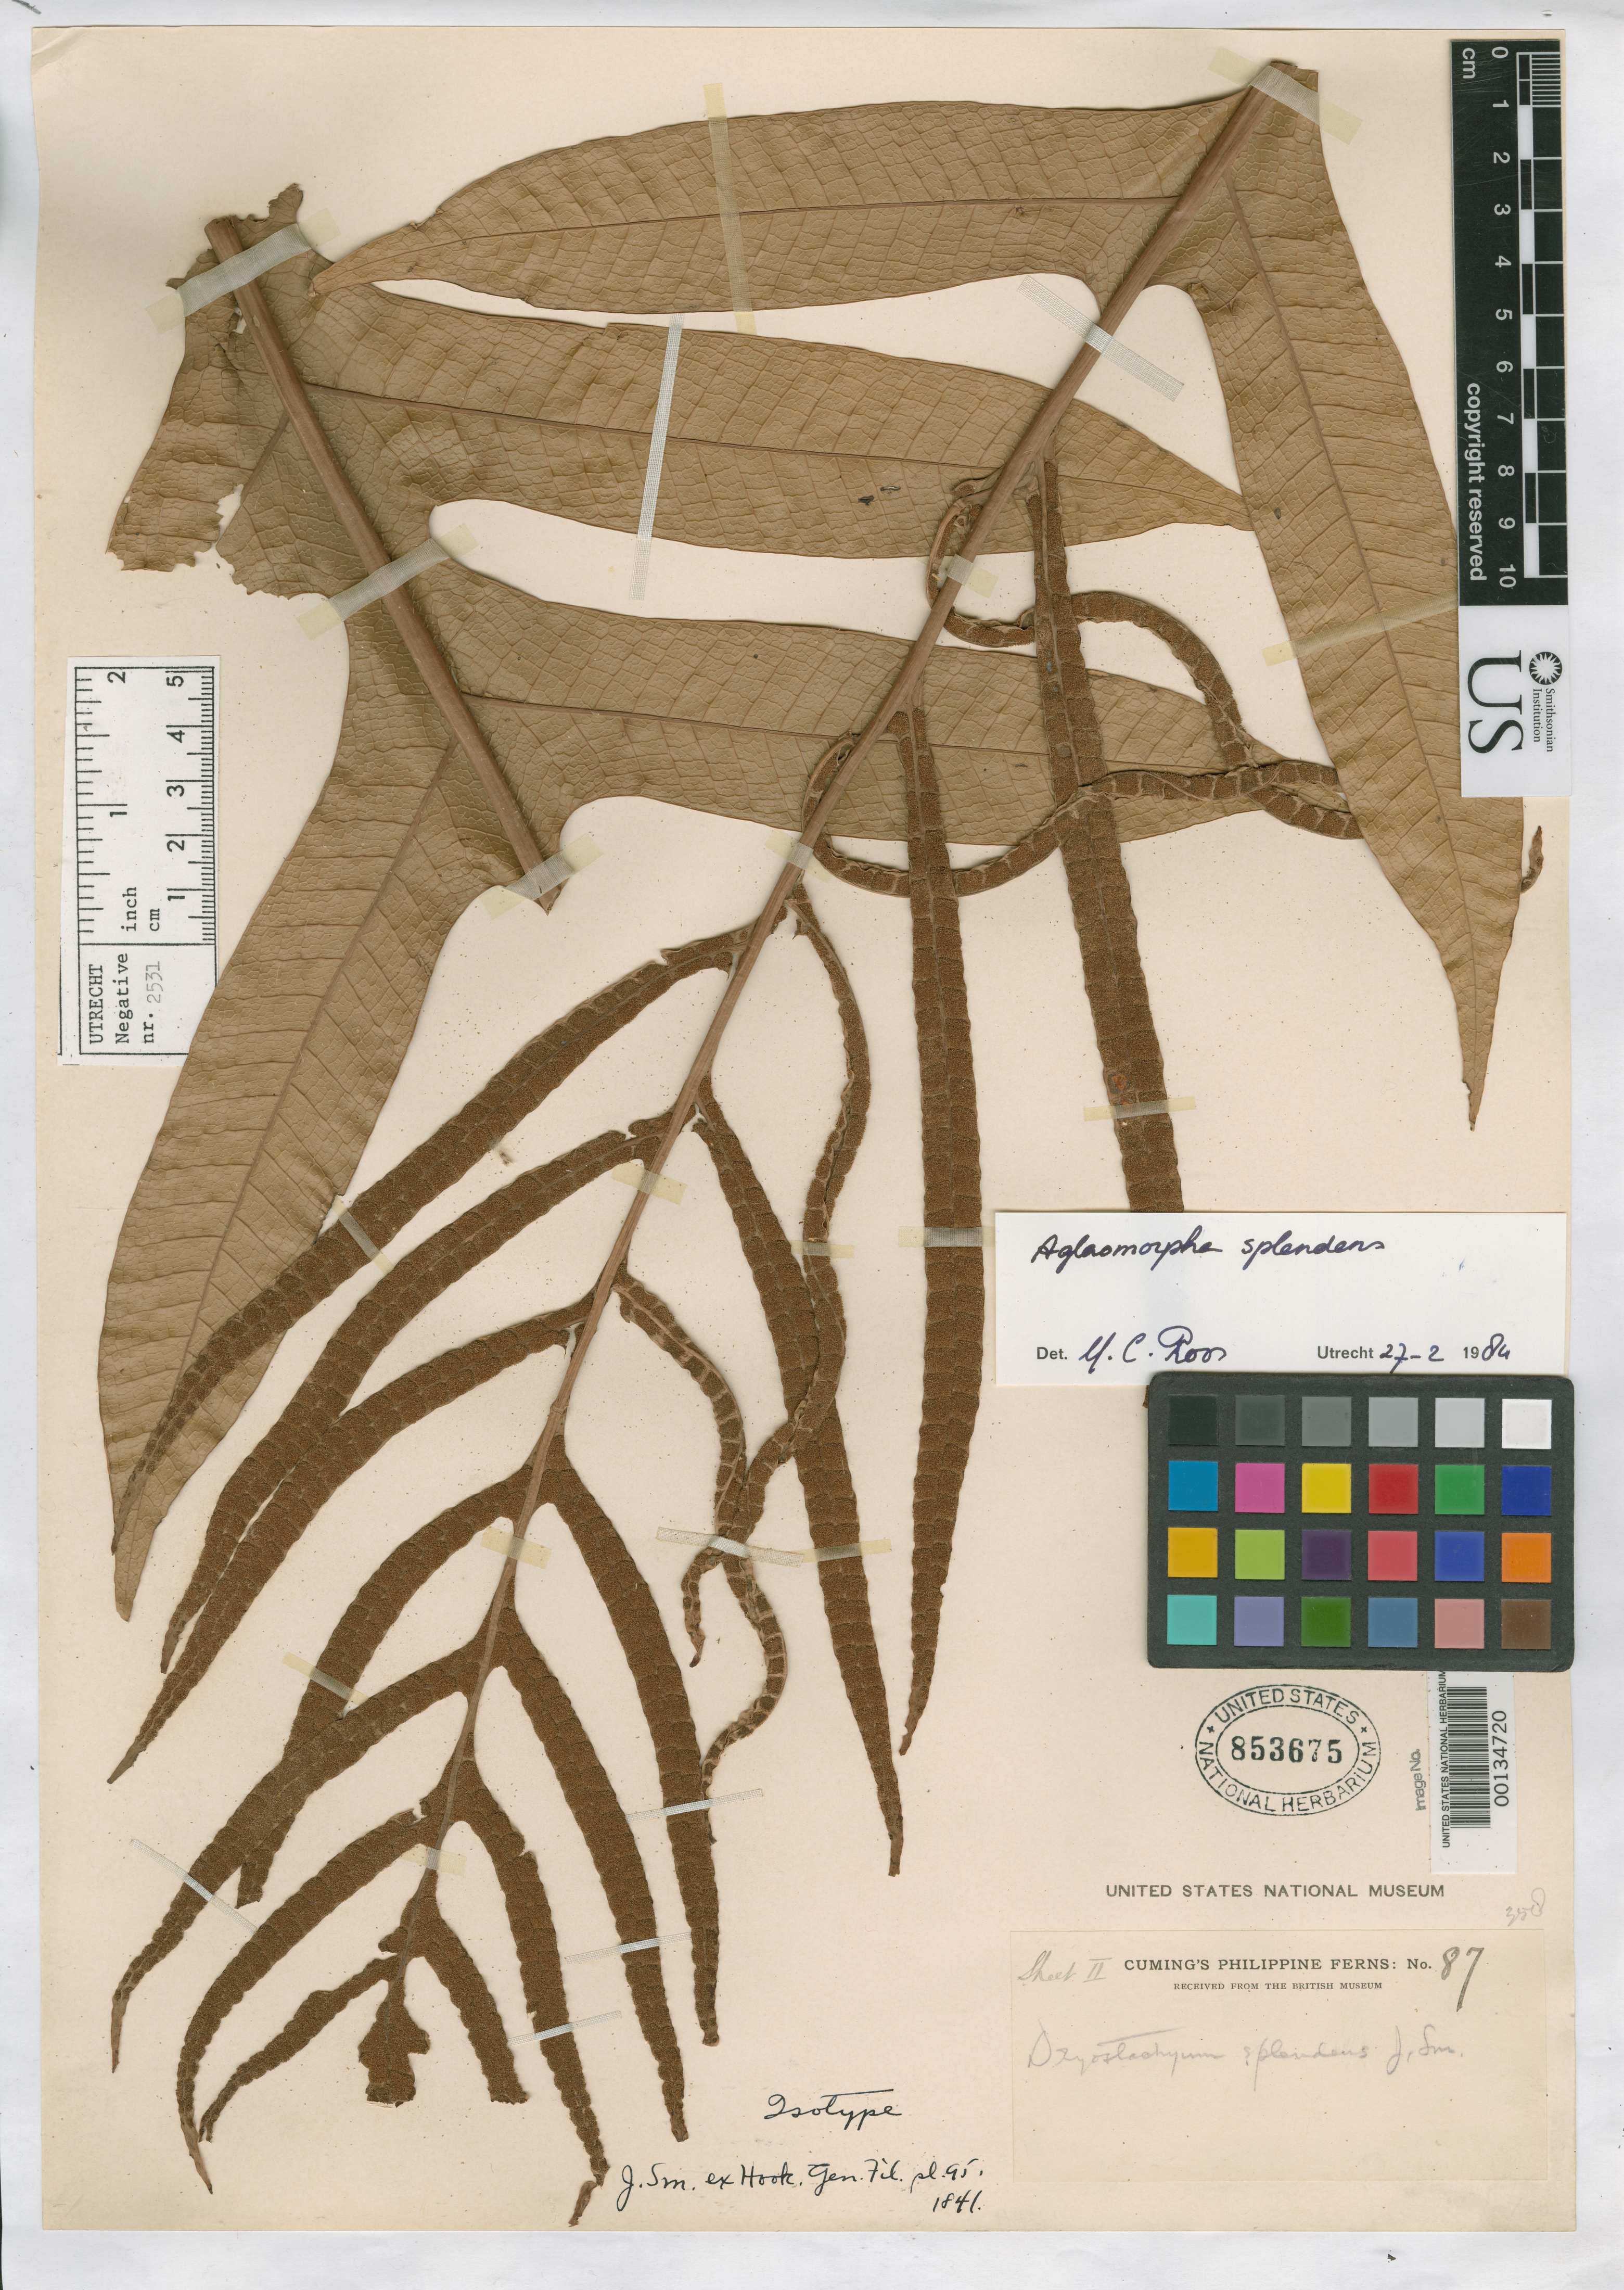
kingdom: Plantae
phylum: Tracheophyta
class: Polypodiopsida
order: Polypodiales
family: Polypodiaceae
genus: Dryostachyum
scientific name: Dryostachyum splendens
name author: J. Sm. ex Hook.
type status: Type Collection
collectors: H. Cuming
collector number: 87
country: Philippines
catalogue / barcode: US 853675